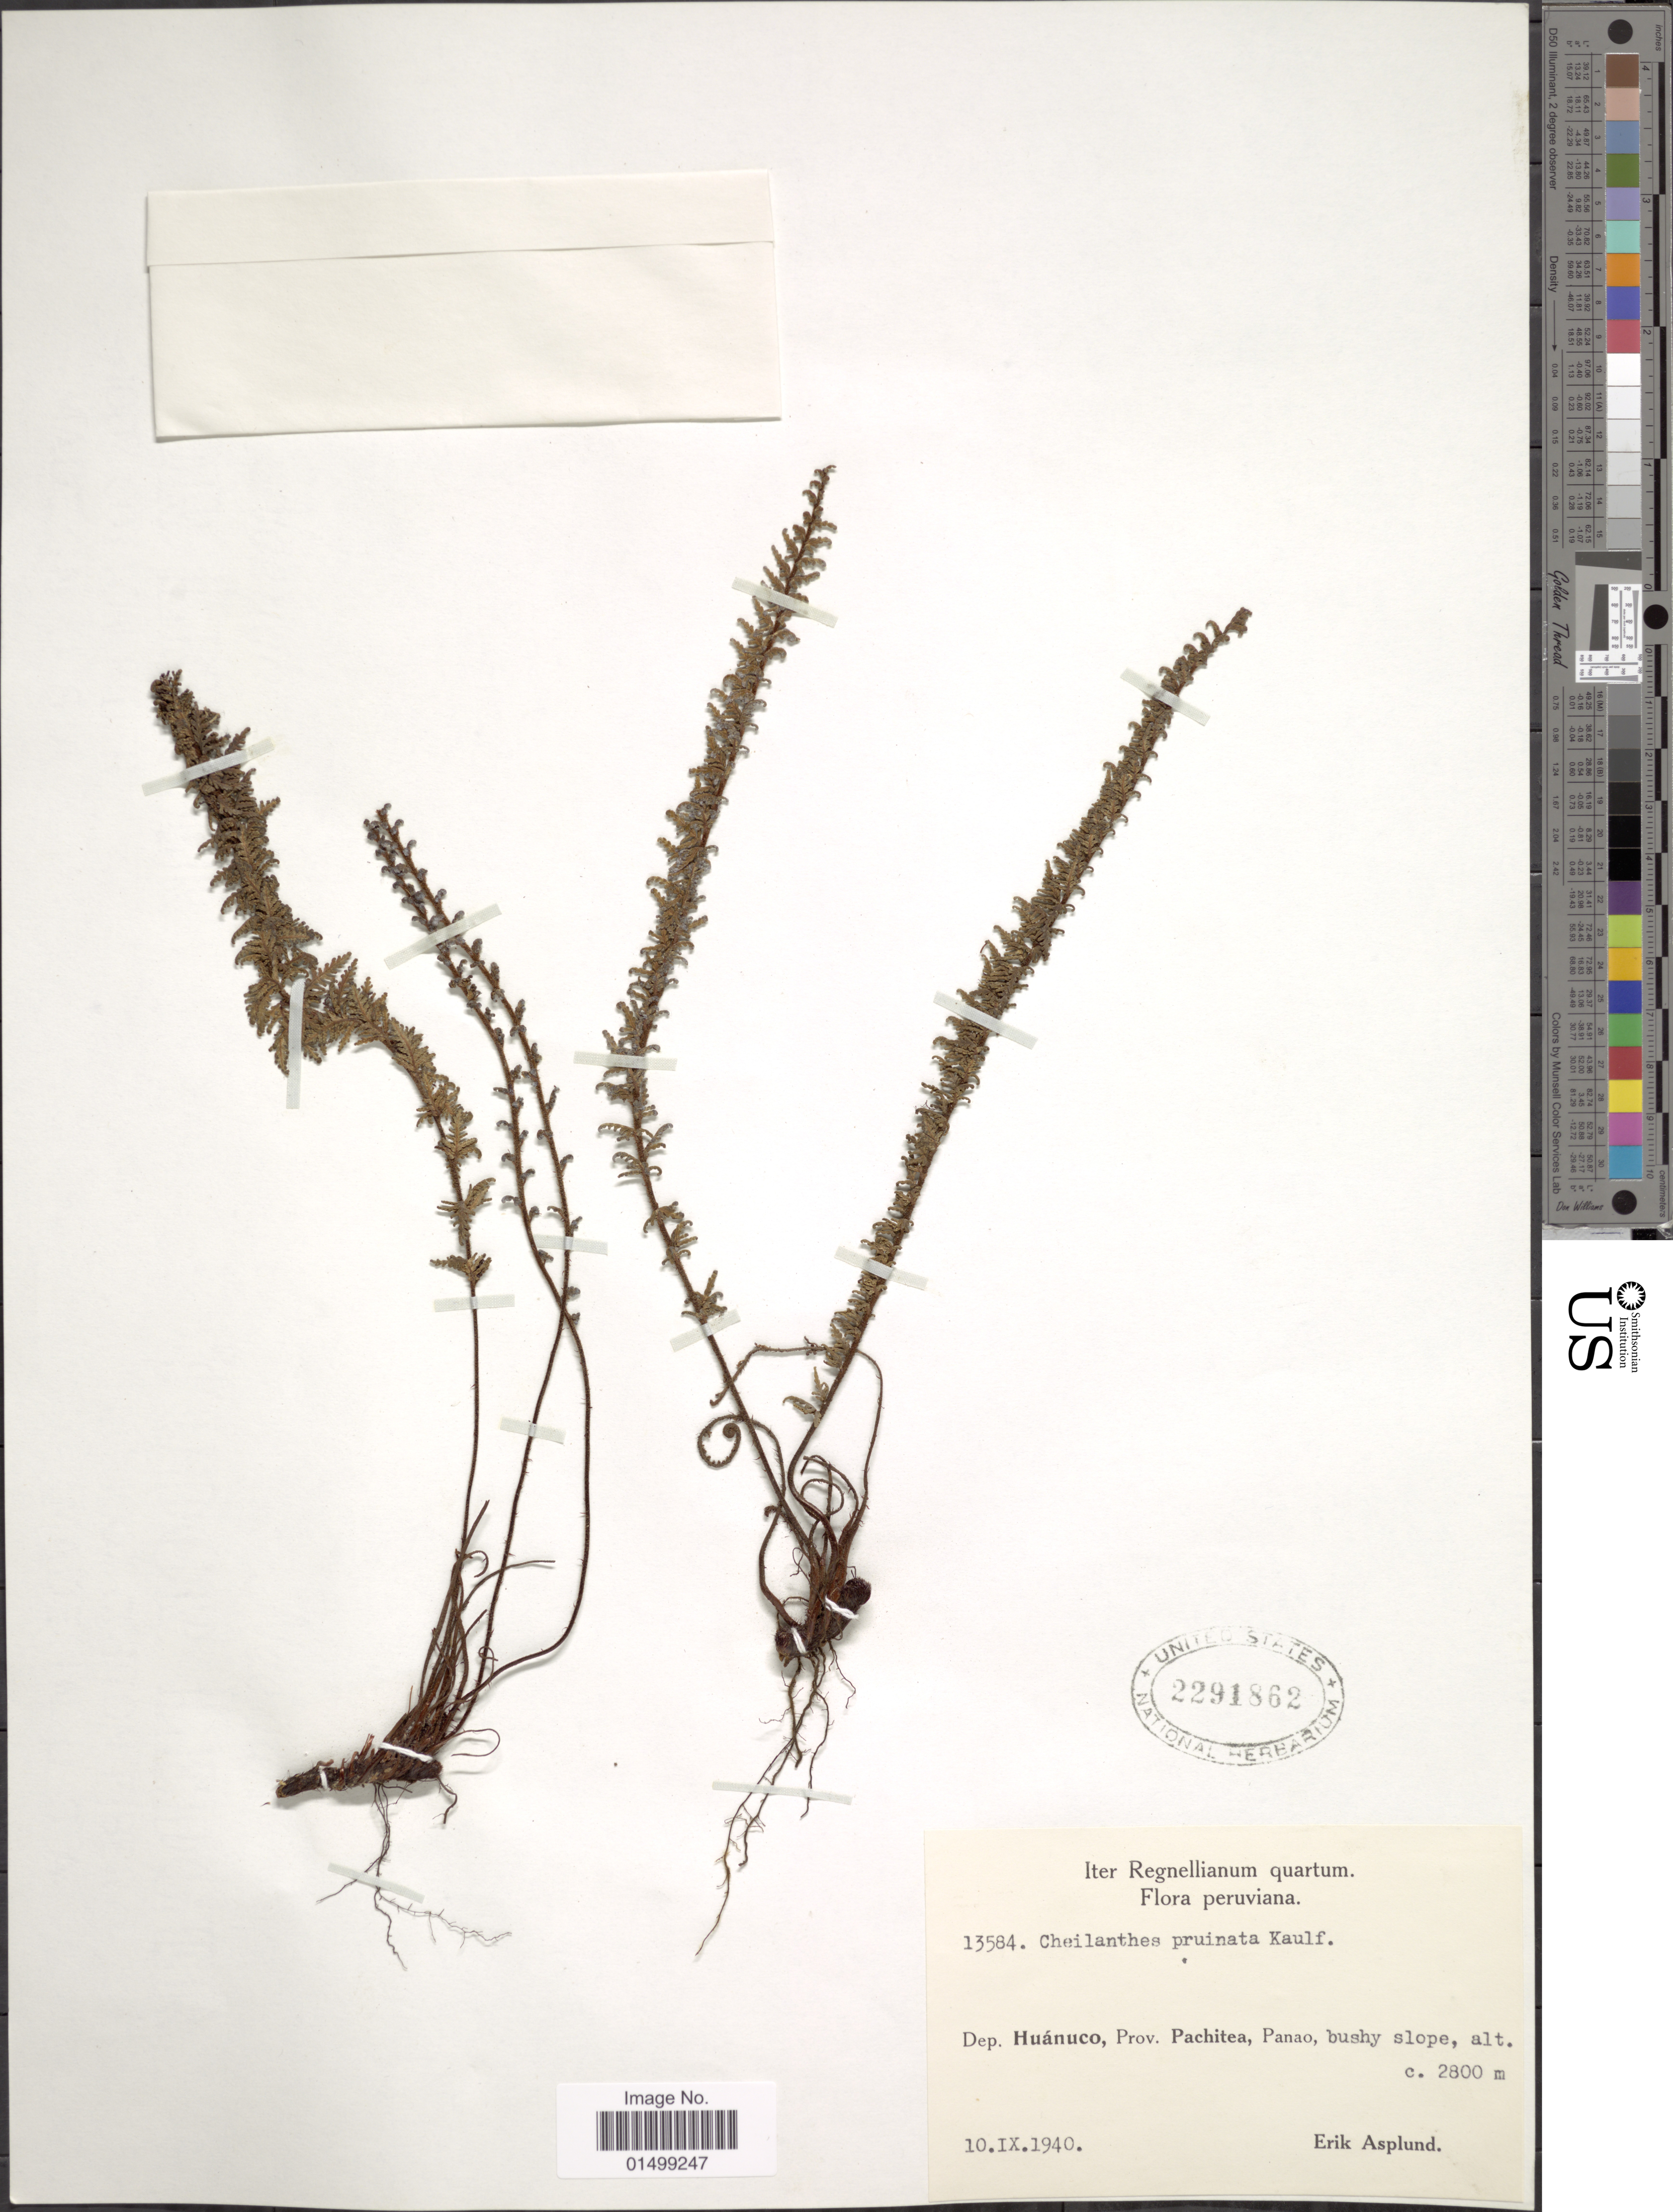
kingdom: Plantae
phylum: Tracheophyta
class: Polypodiopsida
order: Polypodiales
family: Pteridaceae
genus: Cheilanthes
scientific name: Cheilanthes pruinata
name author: Kaulf.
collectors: E. Asplund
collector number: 13584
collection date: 1940-09-10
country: Peru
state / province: Huánuco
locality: Prov. Pachitea, Panao, bushy slope.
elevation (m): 2800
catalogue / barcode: US 2291862